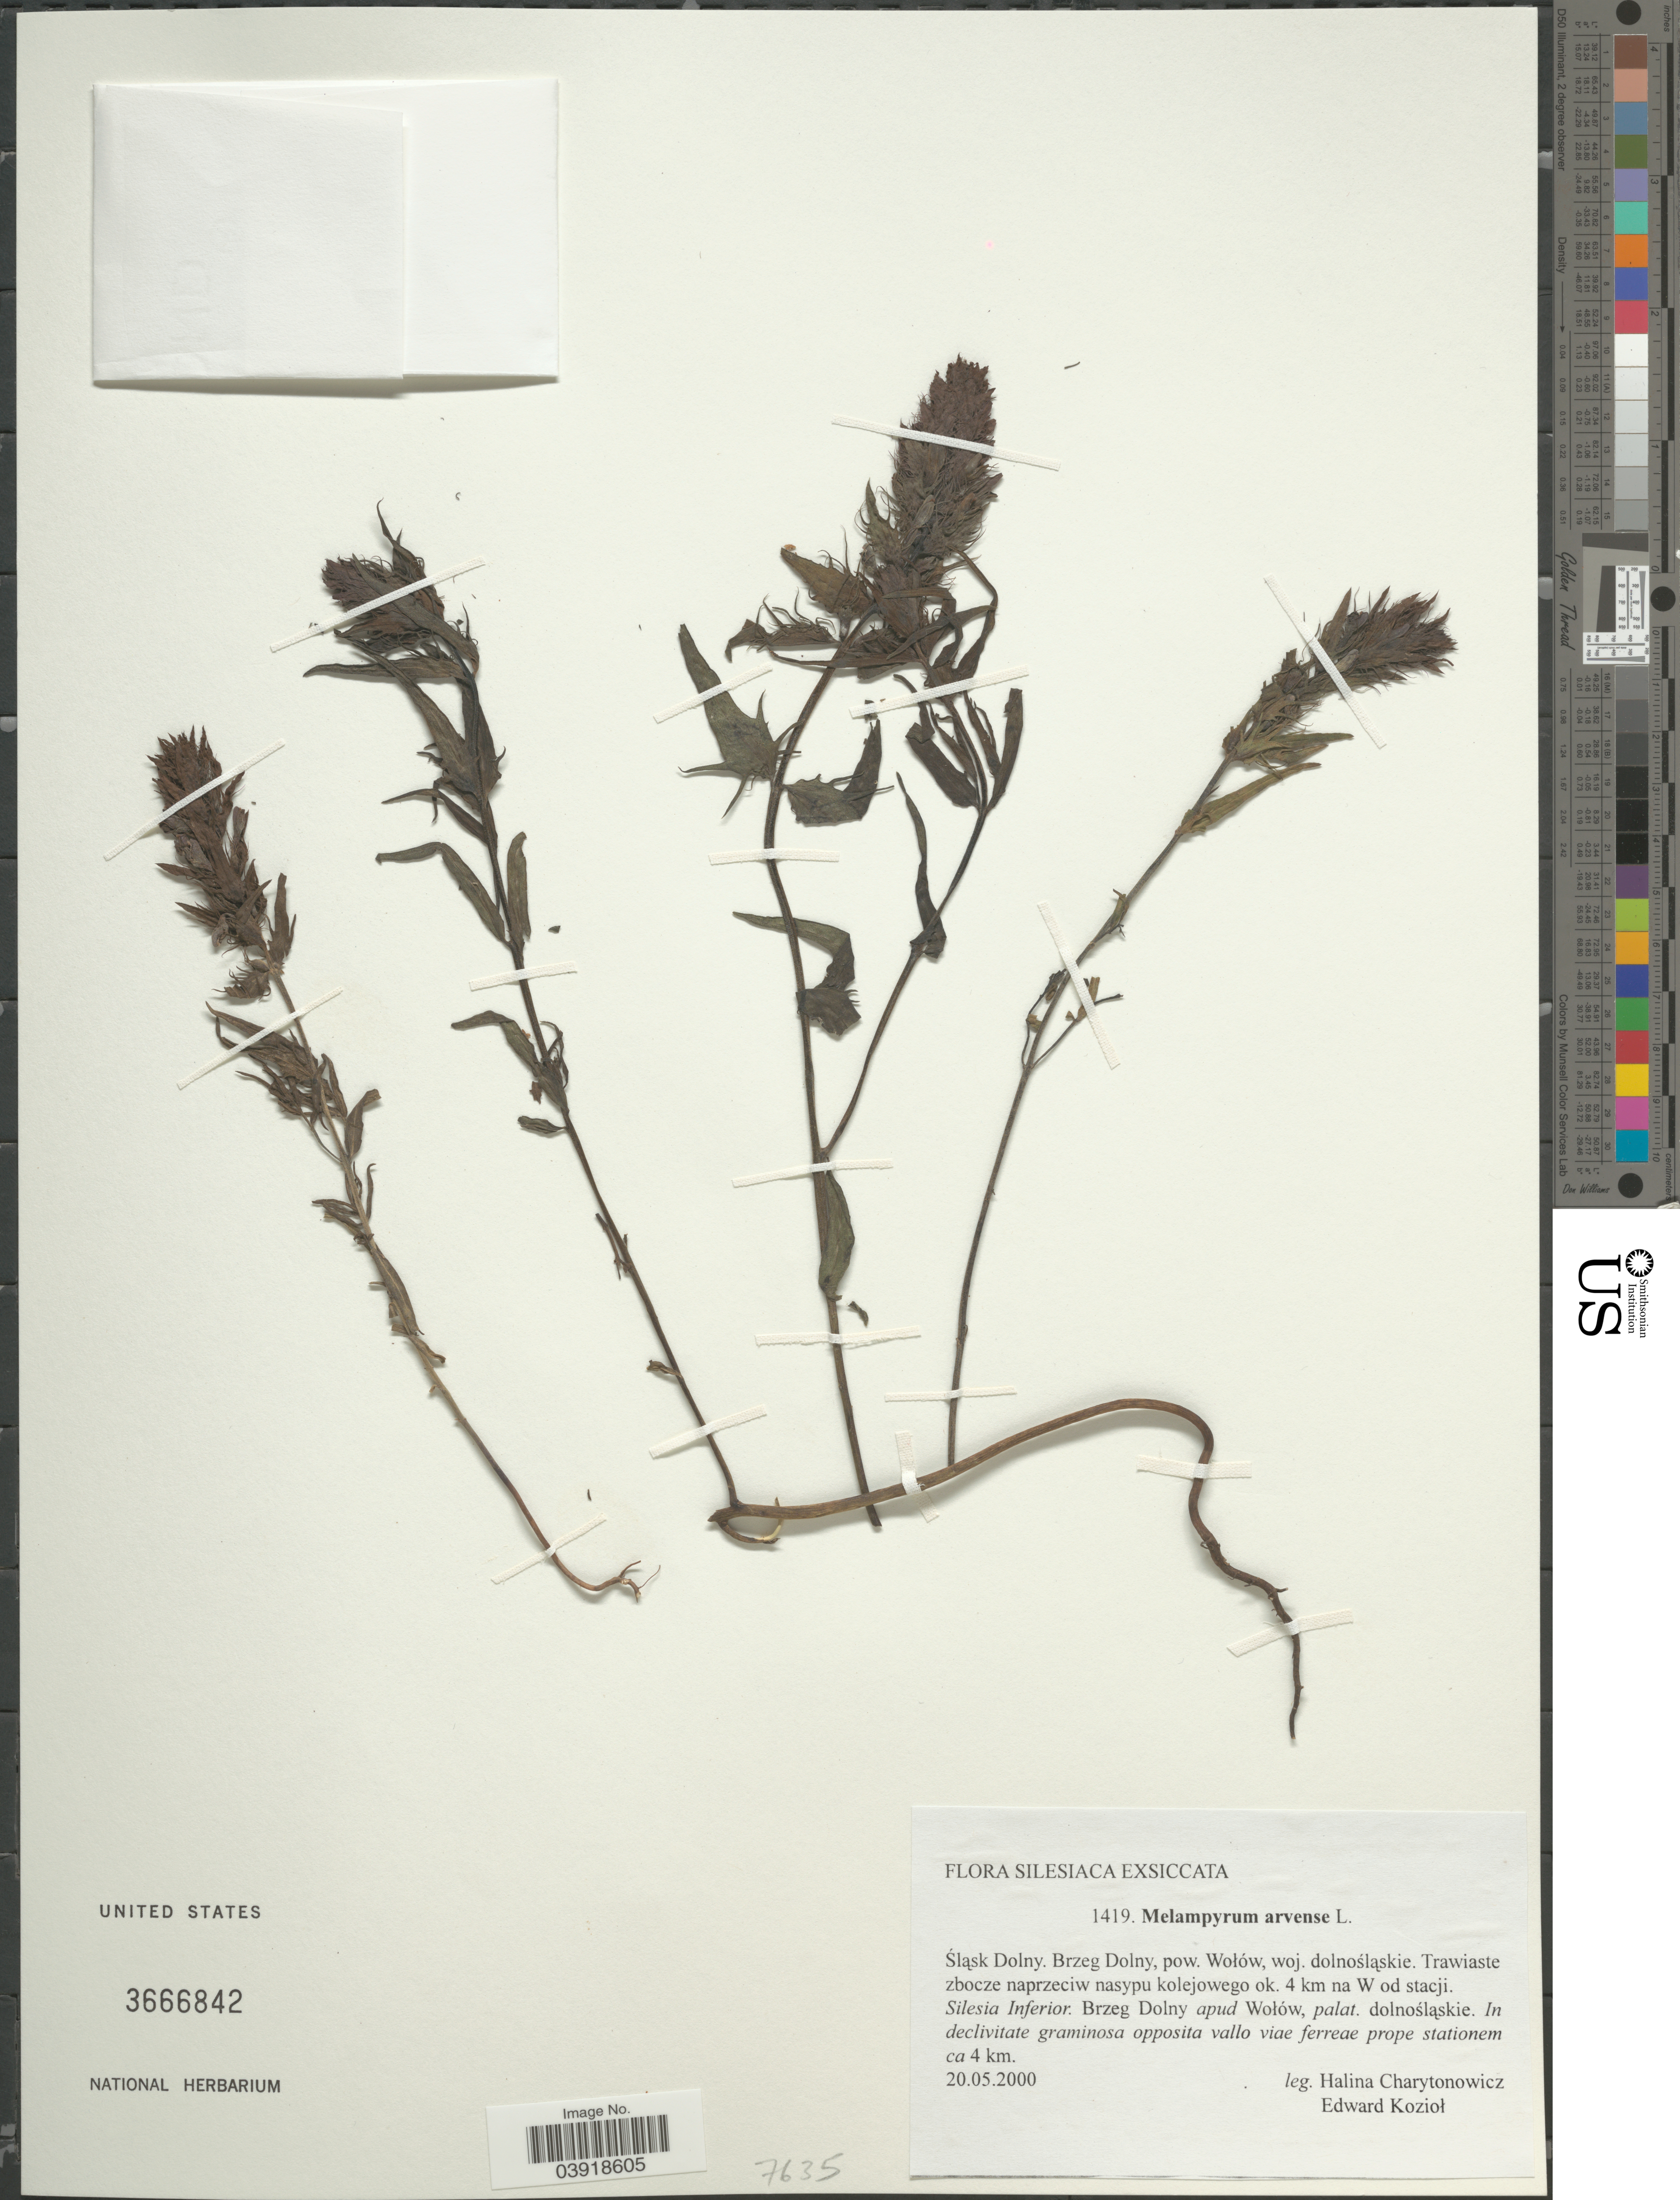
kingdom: Plantae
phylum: Tracheophyta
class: Magnoliopsida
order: Lamiales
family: Orobanchaceae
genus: Melampyrum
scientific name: Melampyrum arvense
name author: L.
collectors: H. Charytonowicz & E. Koziol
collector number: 1419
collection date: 2000-05-20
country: Poland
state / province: Dolnoslaskie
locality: Silesiaca. Śląsk Dolny. Brzeg Dolny, pow. Wolów, woj. dolnośląskie. Trawiaste zbocze naprzeciw nasypu kolejowego ok. 4 km na W od stacji. Silesia Inferior. Brzeg Dolny apud Wolów, palat. dolnośląskie. In declivitate graminosa opposita vallo viae ferreae prope stationem ca 4 km.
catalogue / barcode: US 3666842